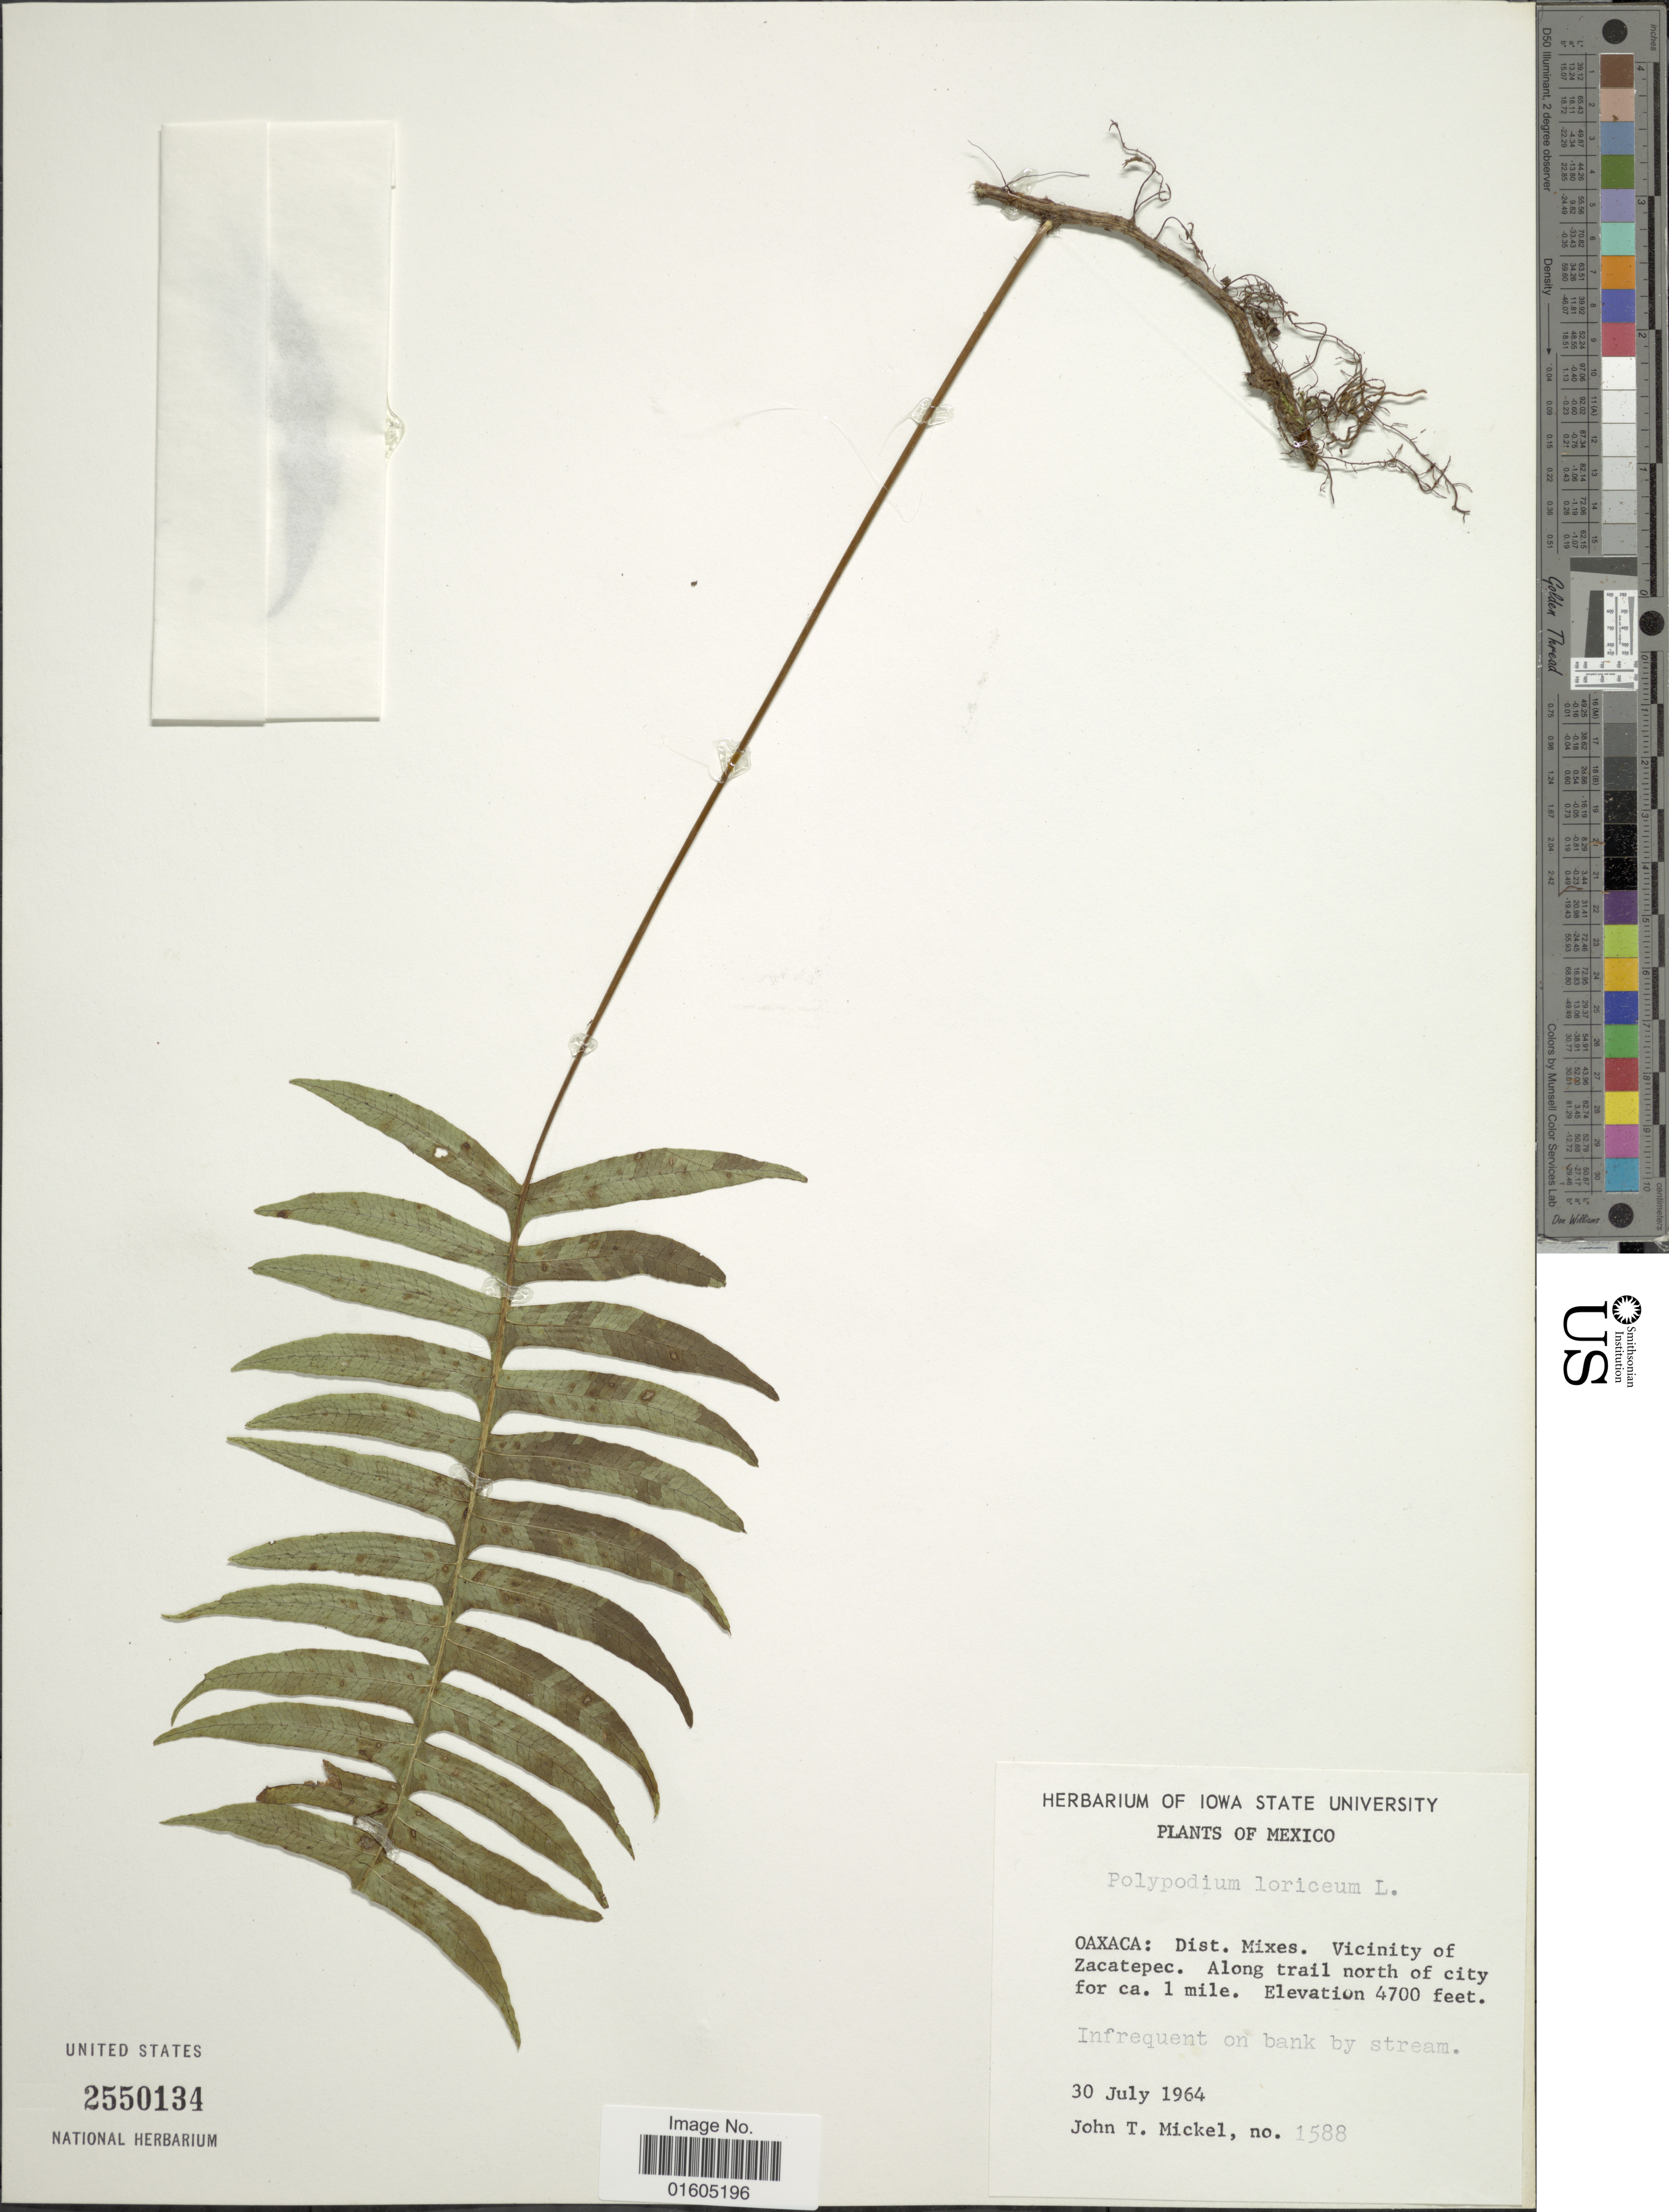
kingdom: Plantae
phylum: Tracheophyta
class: Polypodiopsida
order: Polypodiales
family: Polypodiaceae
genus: Serpocaulon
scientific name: Serpocaulon loriceum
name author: (L.) A.R. Sm.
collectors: J. T. Mickel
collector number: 1588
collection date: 1964-07-30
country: Mexico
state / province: Oaxaca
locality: Mexico. Oaxaca: Dist. Mixes. Vicinity of Zacatepec. Along trail north of city for ca. 1 mile.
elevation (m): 1433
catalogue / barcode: US 2550134